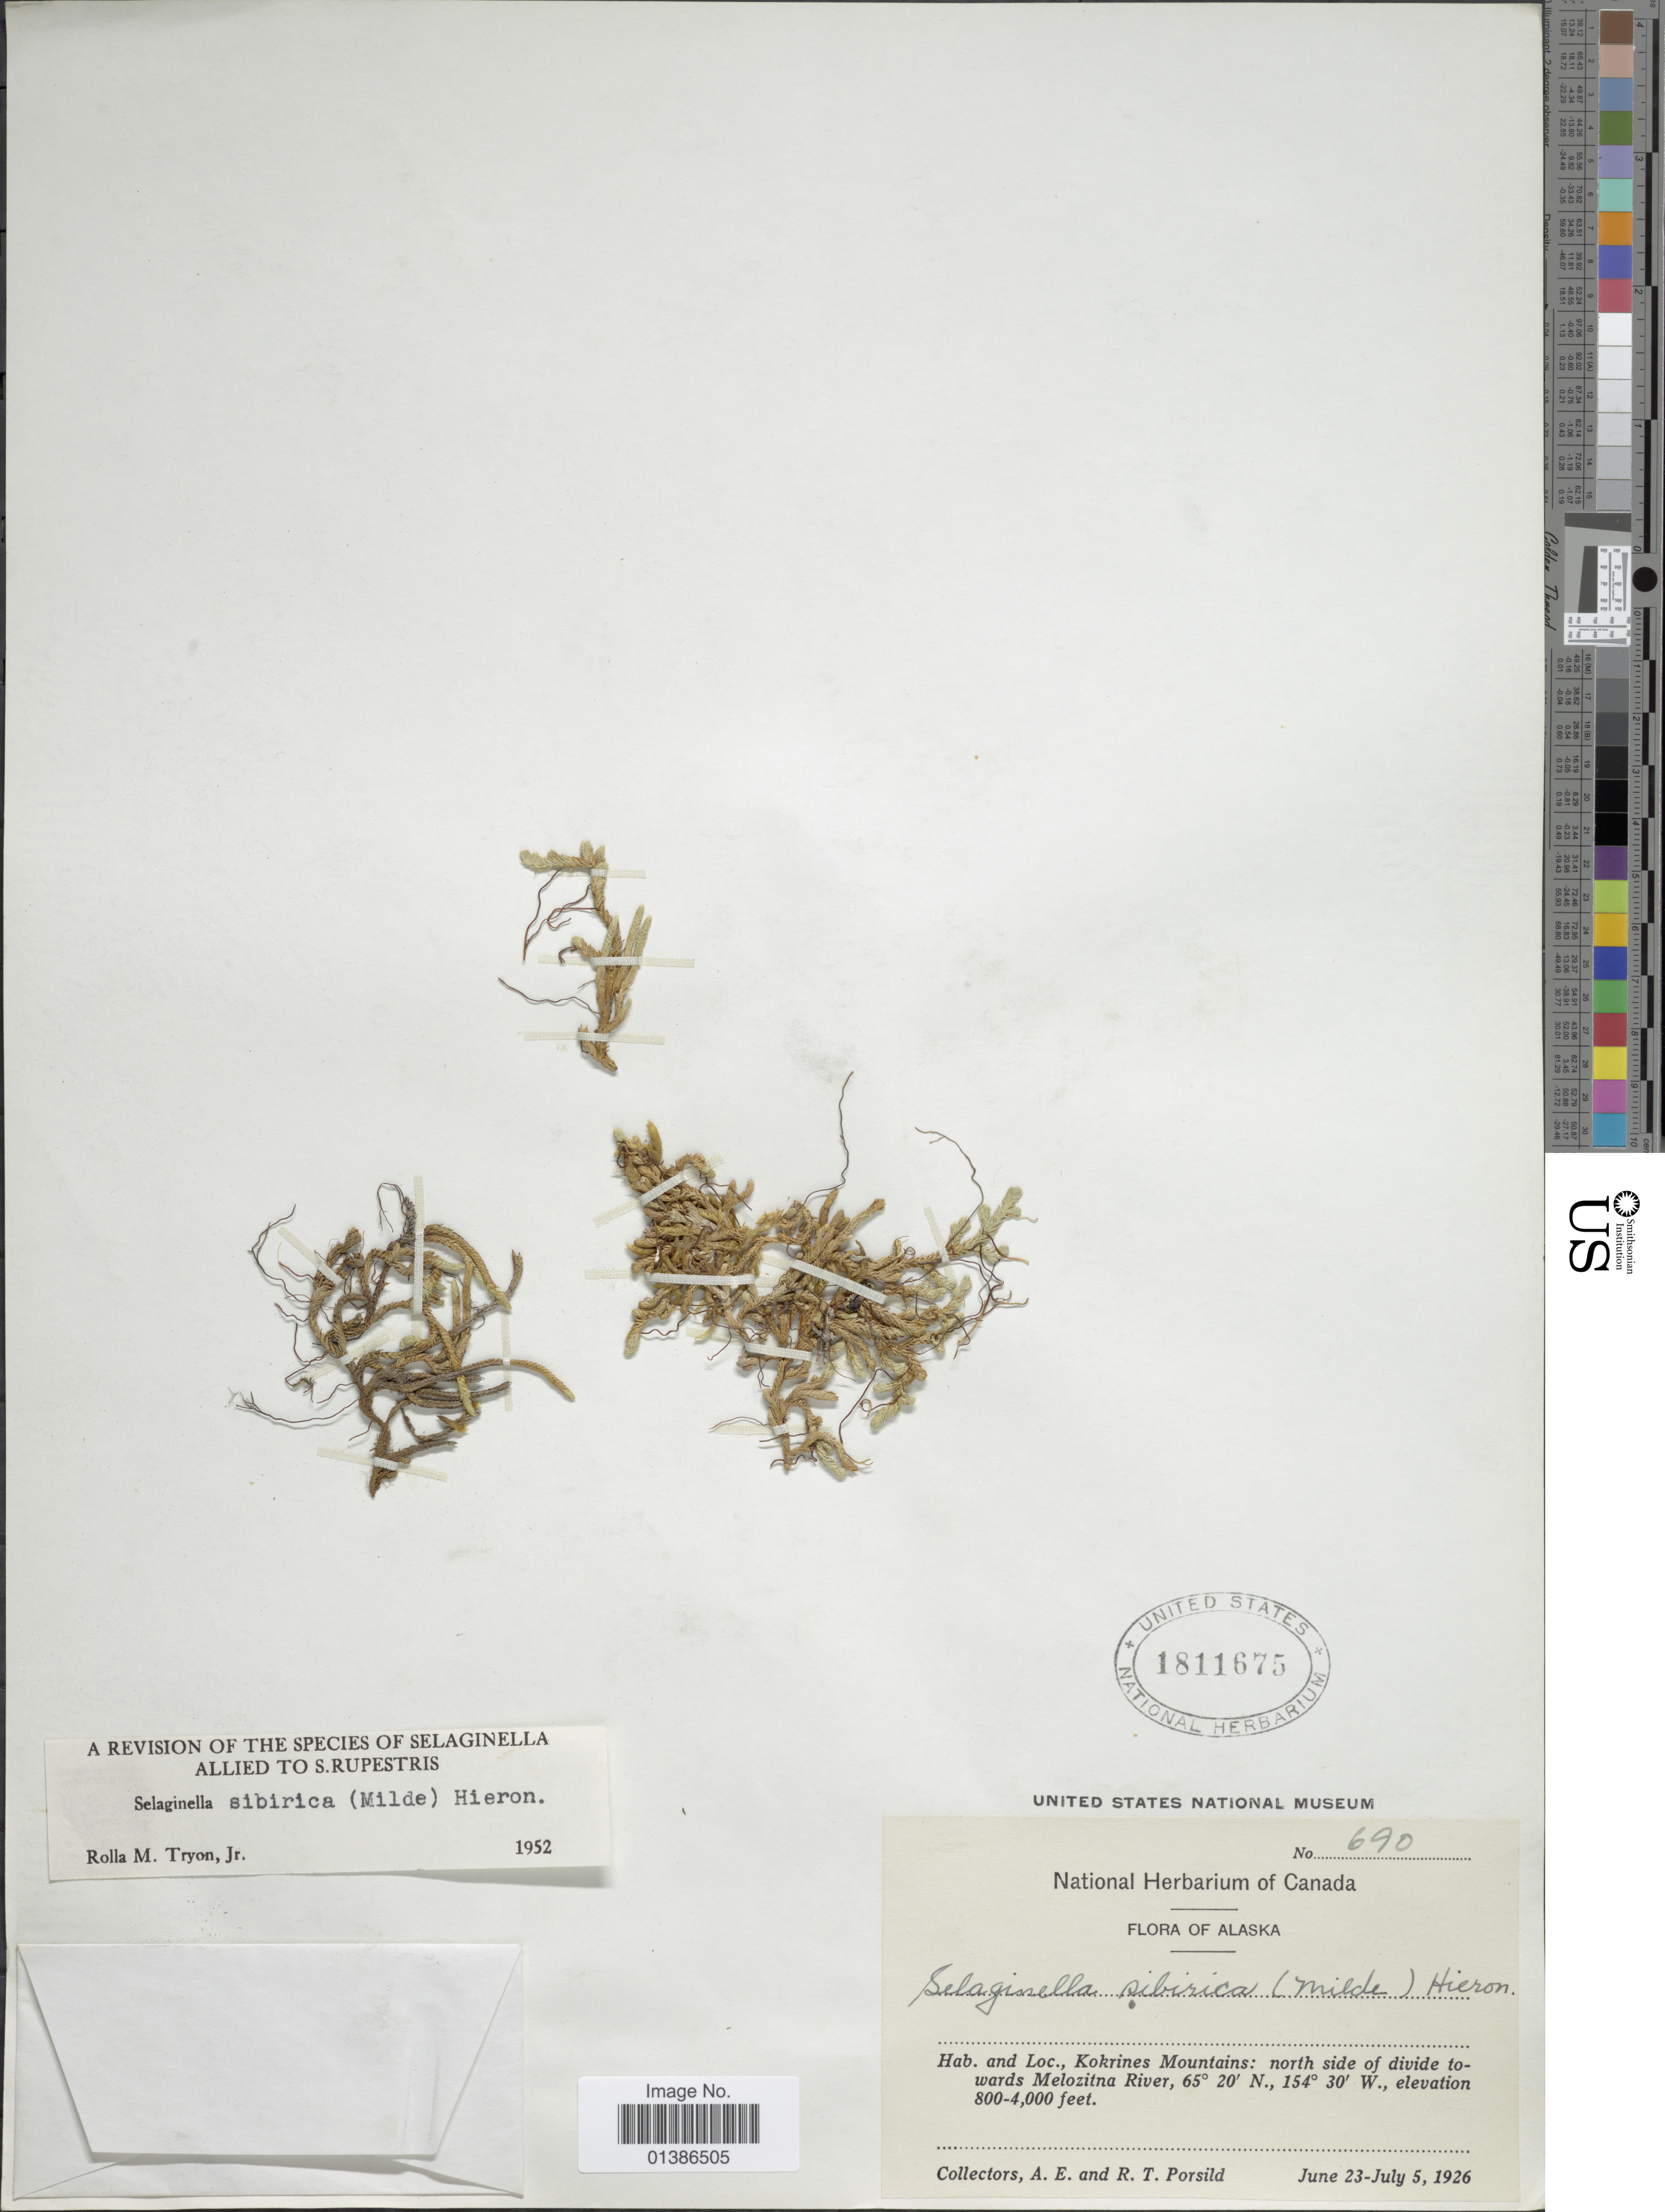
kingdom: Plantae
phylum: Tracheophyta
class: Lycopodiopsida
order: Selaginellales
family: Selaginellaceae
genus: Selaginella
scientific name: Selaginella sibirica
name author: (Milde) Hieron.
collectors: A. E. Porsild & R. T. Porsild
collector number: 690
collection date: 1926-06-23/1926-07-05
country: United States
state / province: Alaska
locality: Kokrines Mountains: north side of divide towards Melozitna River.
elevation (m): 244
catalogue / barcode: US 1811675